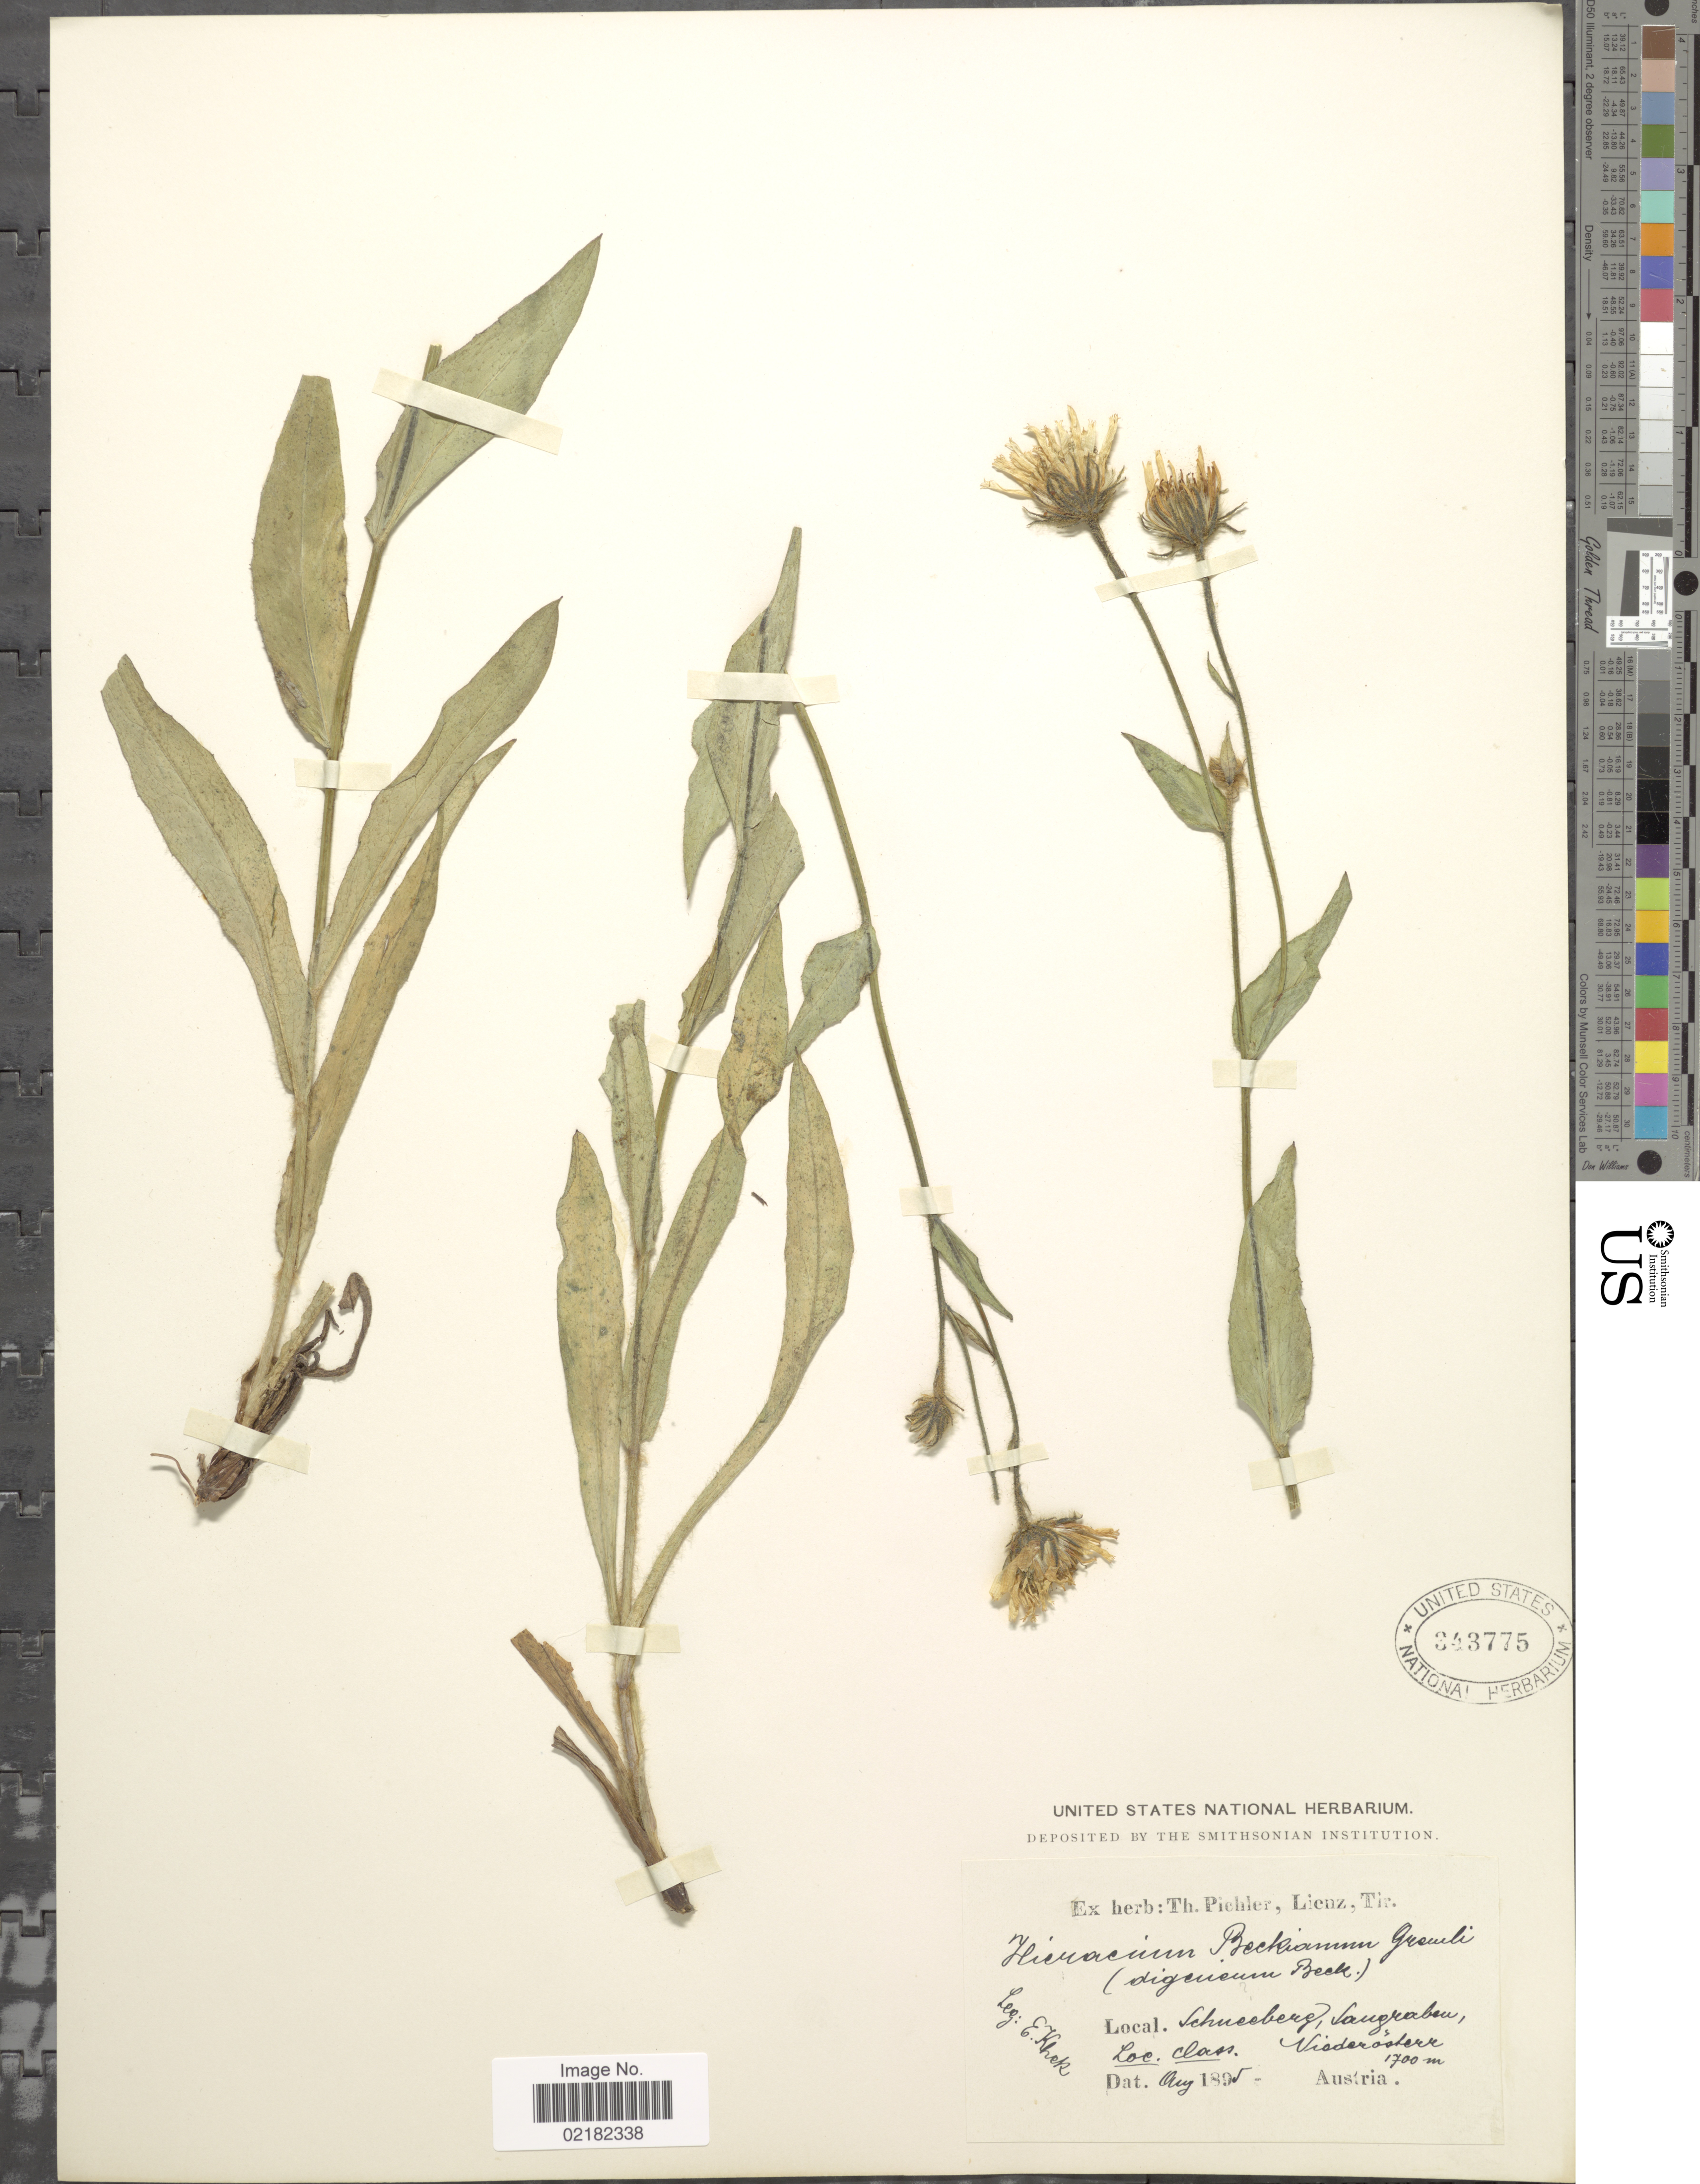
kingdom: Plantae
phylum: Tracheophyta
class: Magnoliopsida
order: Asterales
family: Asteraceae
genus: Hieracium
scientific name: Hieracium beckianum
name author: Gremli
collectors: E. J. Khek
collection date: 1895-08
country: Austria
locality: Schussberg, Vangraben, class, Visderösterr. [interpreted]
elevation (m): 1700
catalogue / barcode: US 343775